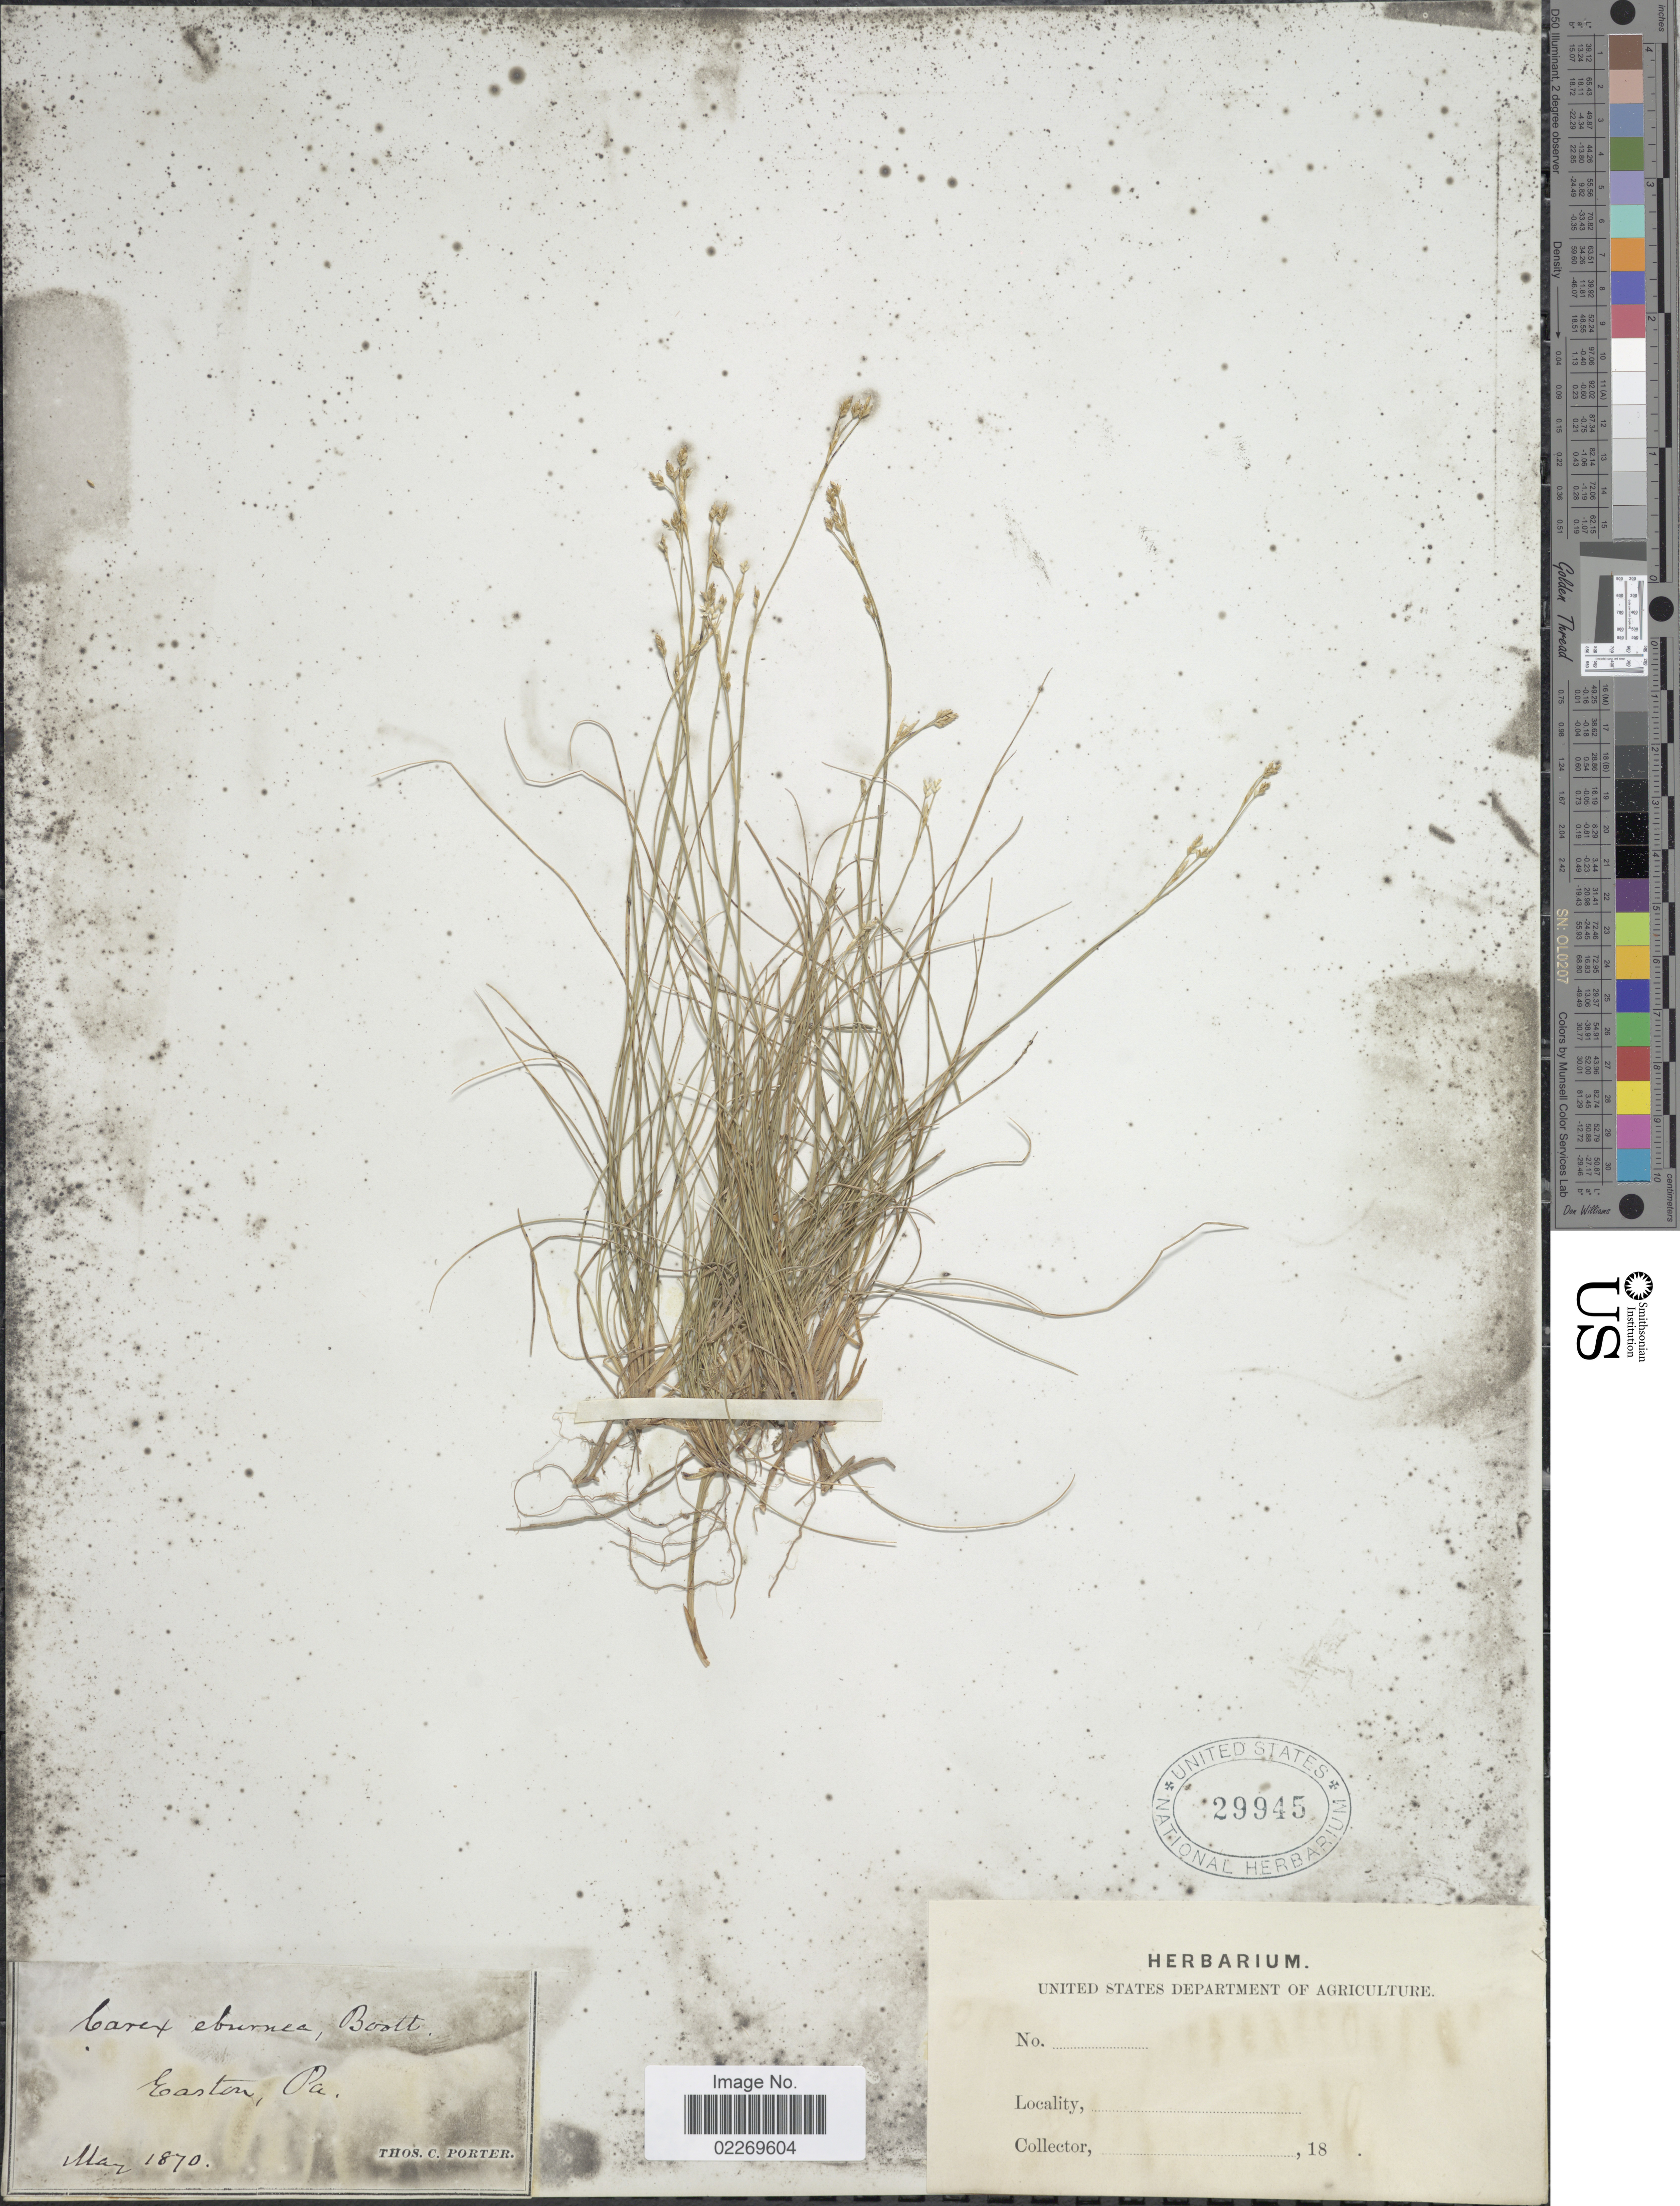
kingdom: Plantae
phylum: Tracheophyta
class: Liliopsida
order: Poales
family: Cyperaceae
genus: Carex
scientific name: Carex eburnea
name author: Boott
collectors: T. Porter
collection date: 1870-05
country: United States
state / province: Pennsylvania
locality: Easton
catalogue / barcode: US 29945